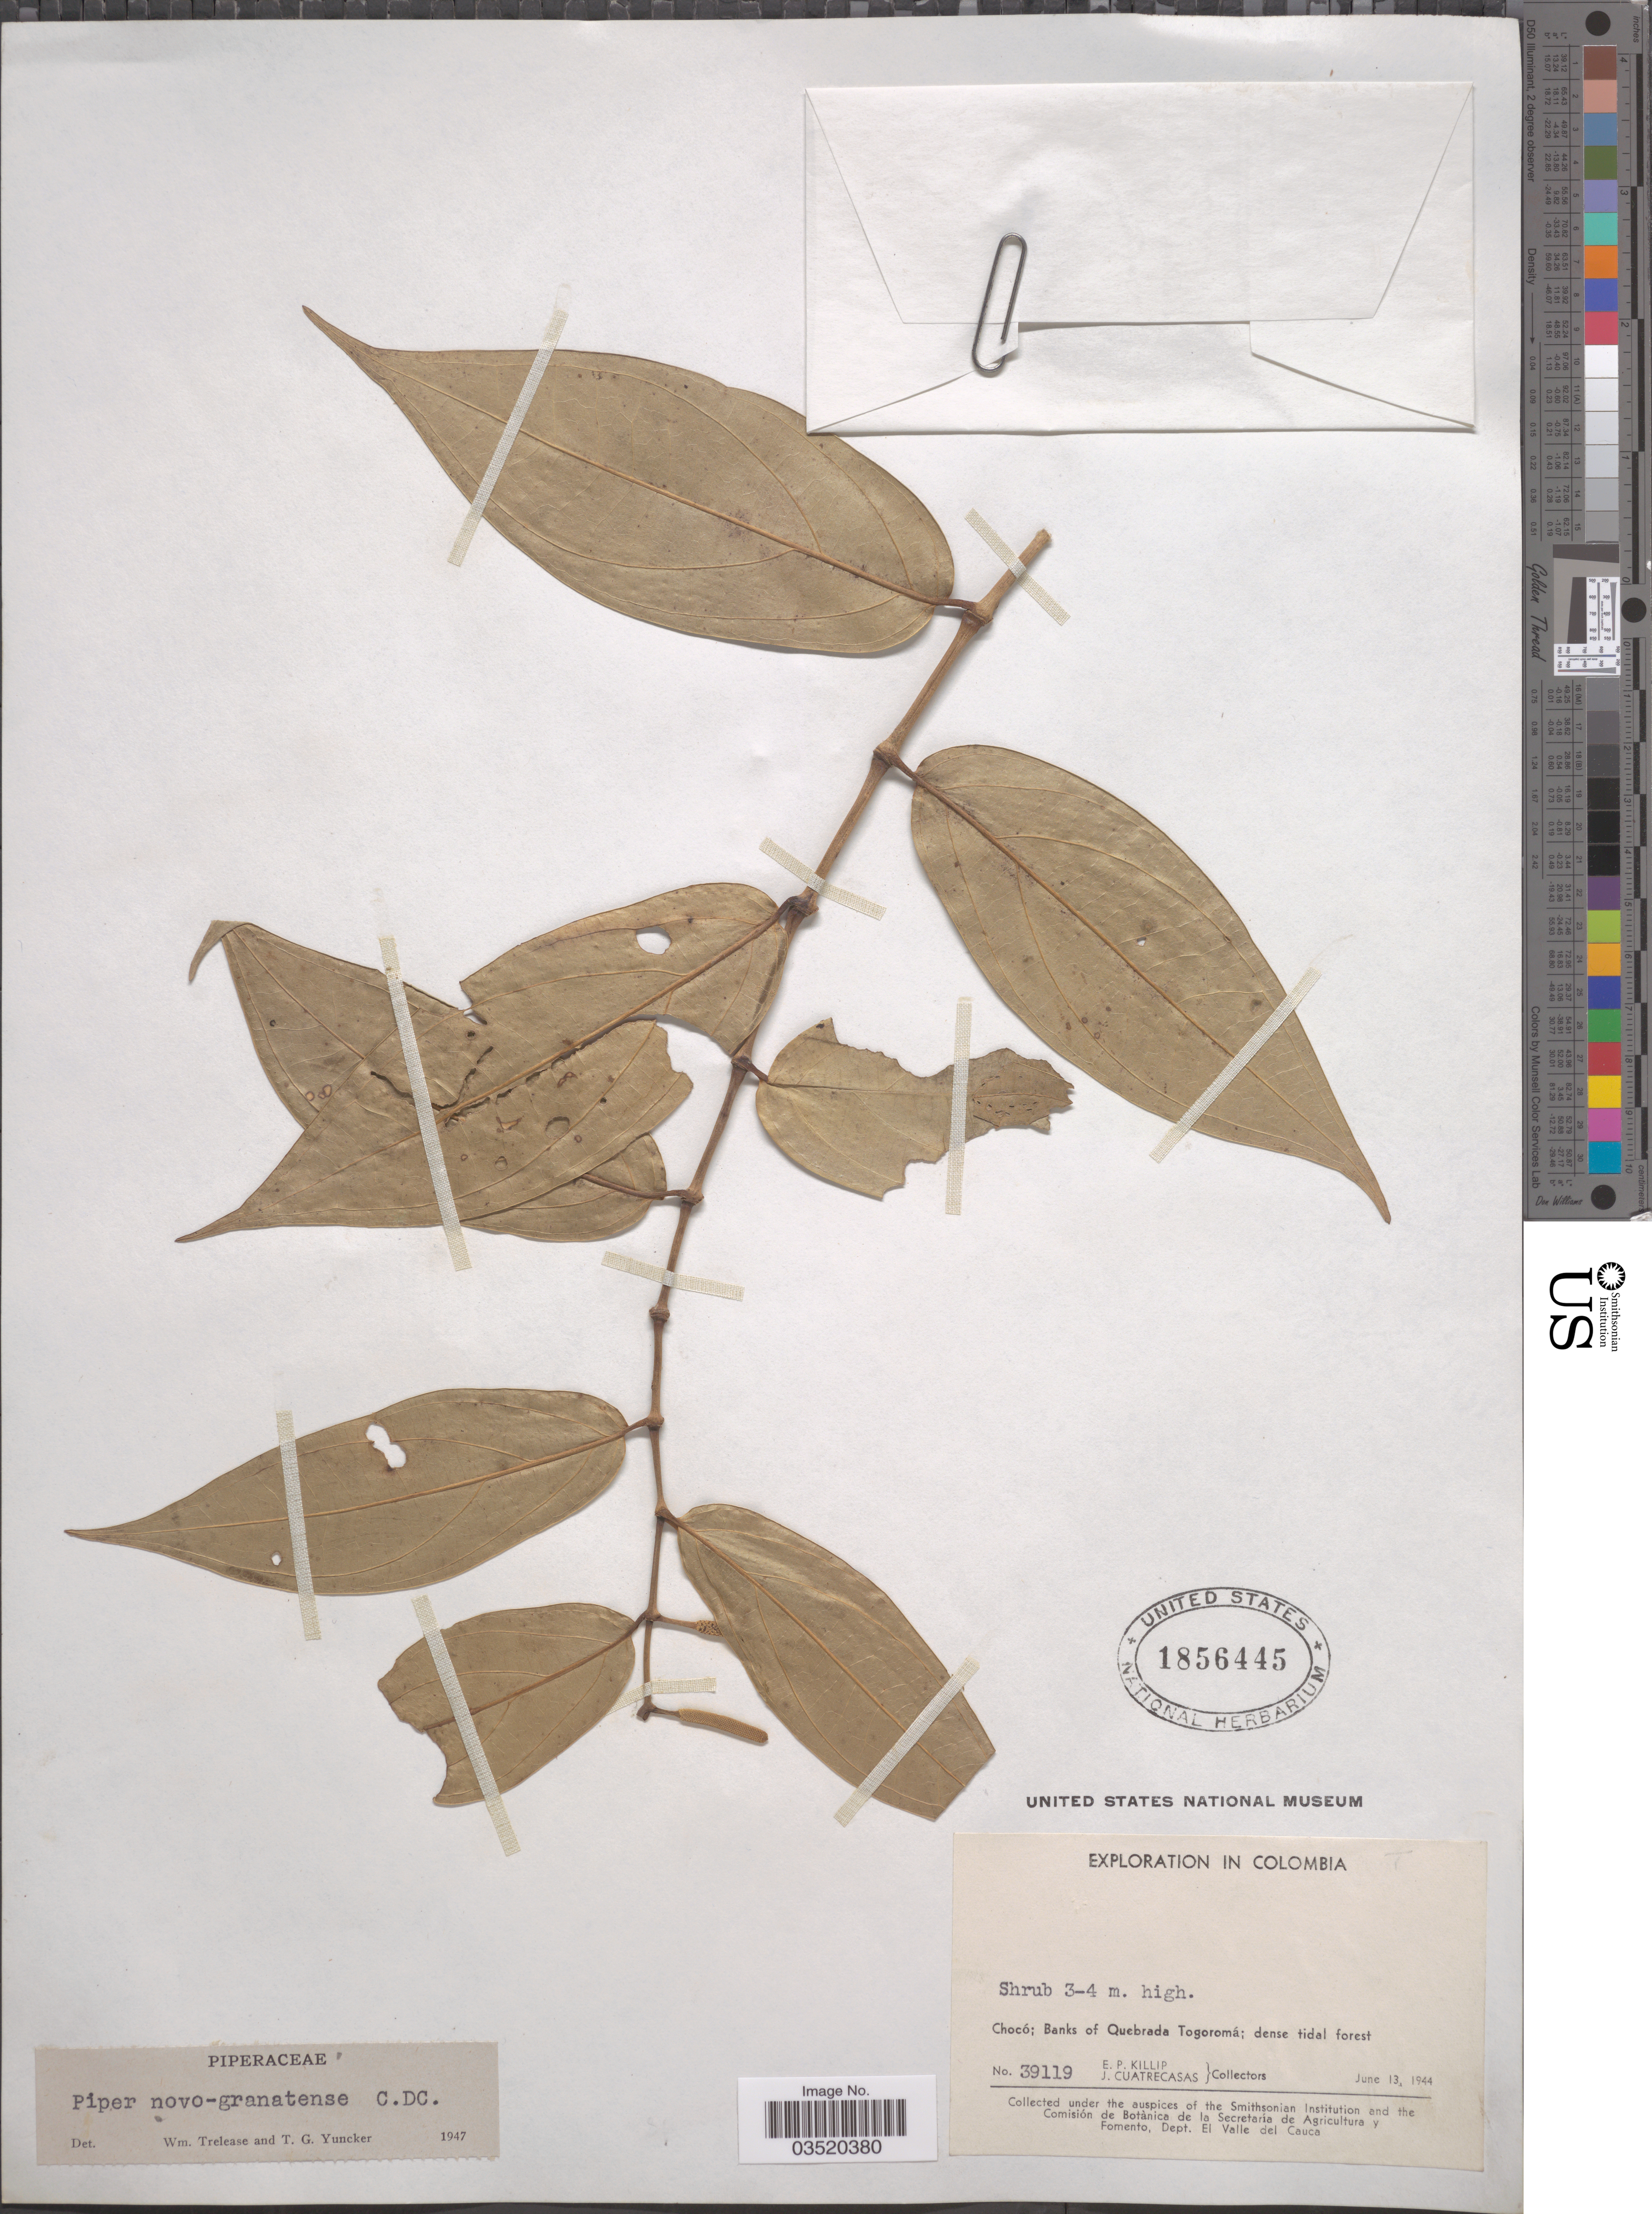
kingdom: Plantae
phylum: Tracheophyta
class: Magnoliopsida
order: Piperales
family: Piperaceae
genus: Piper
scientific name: Piper novo-granatense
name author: C. DC.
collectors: E. P. Killip & J. Cuatrecasas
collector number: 39119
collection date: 1944-06-13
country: Colombia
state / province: Chocó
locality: Banks of Quebrada Togoromá.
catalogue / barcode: US 1856445